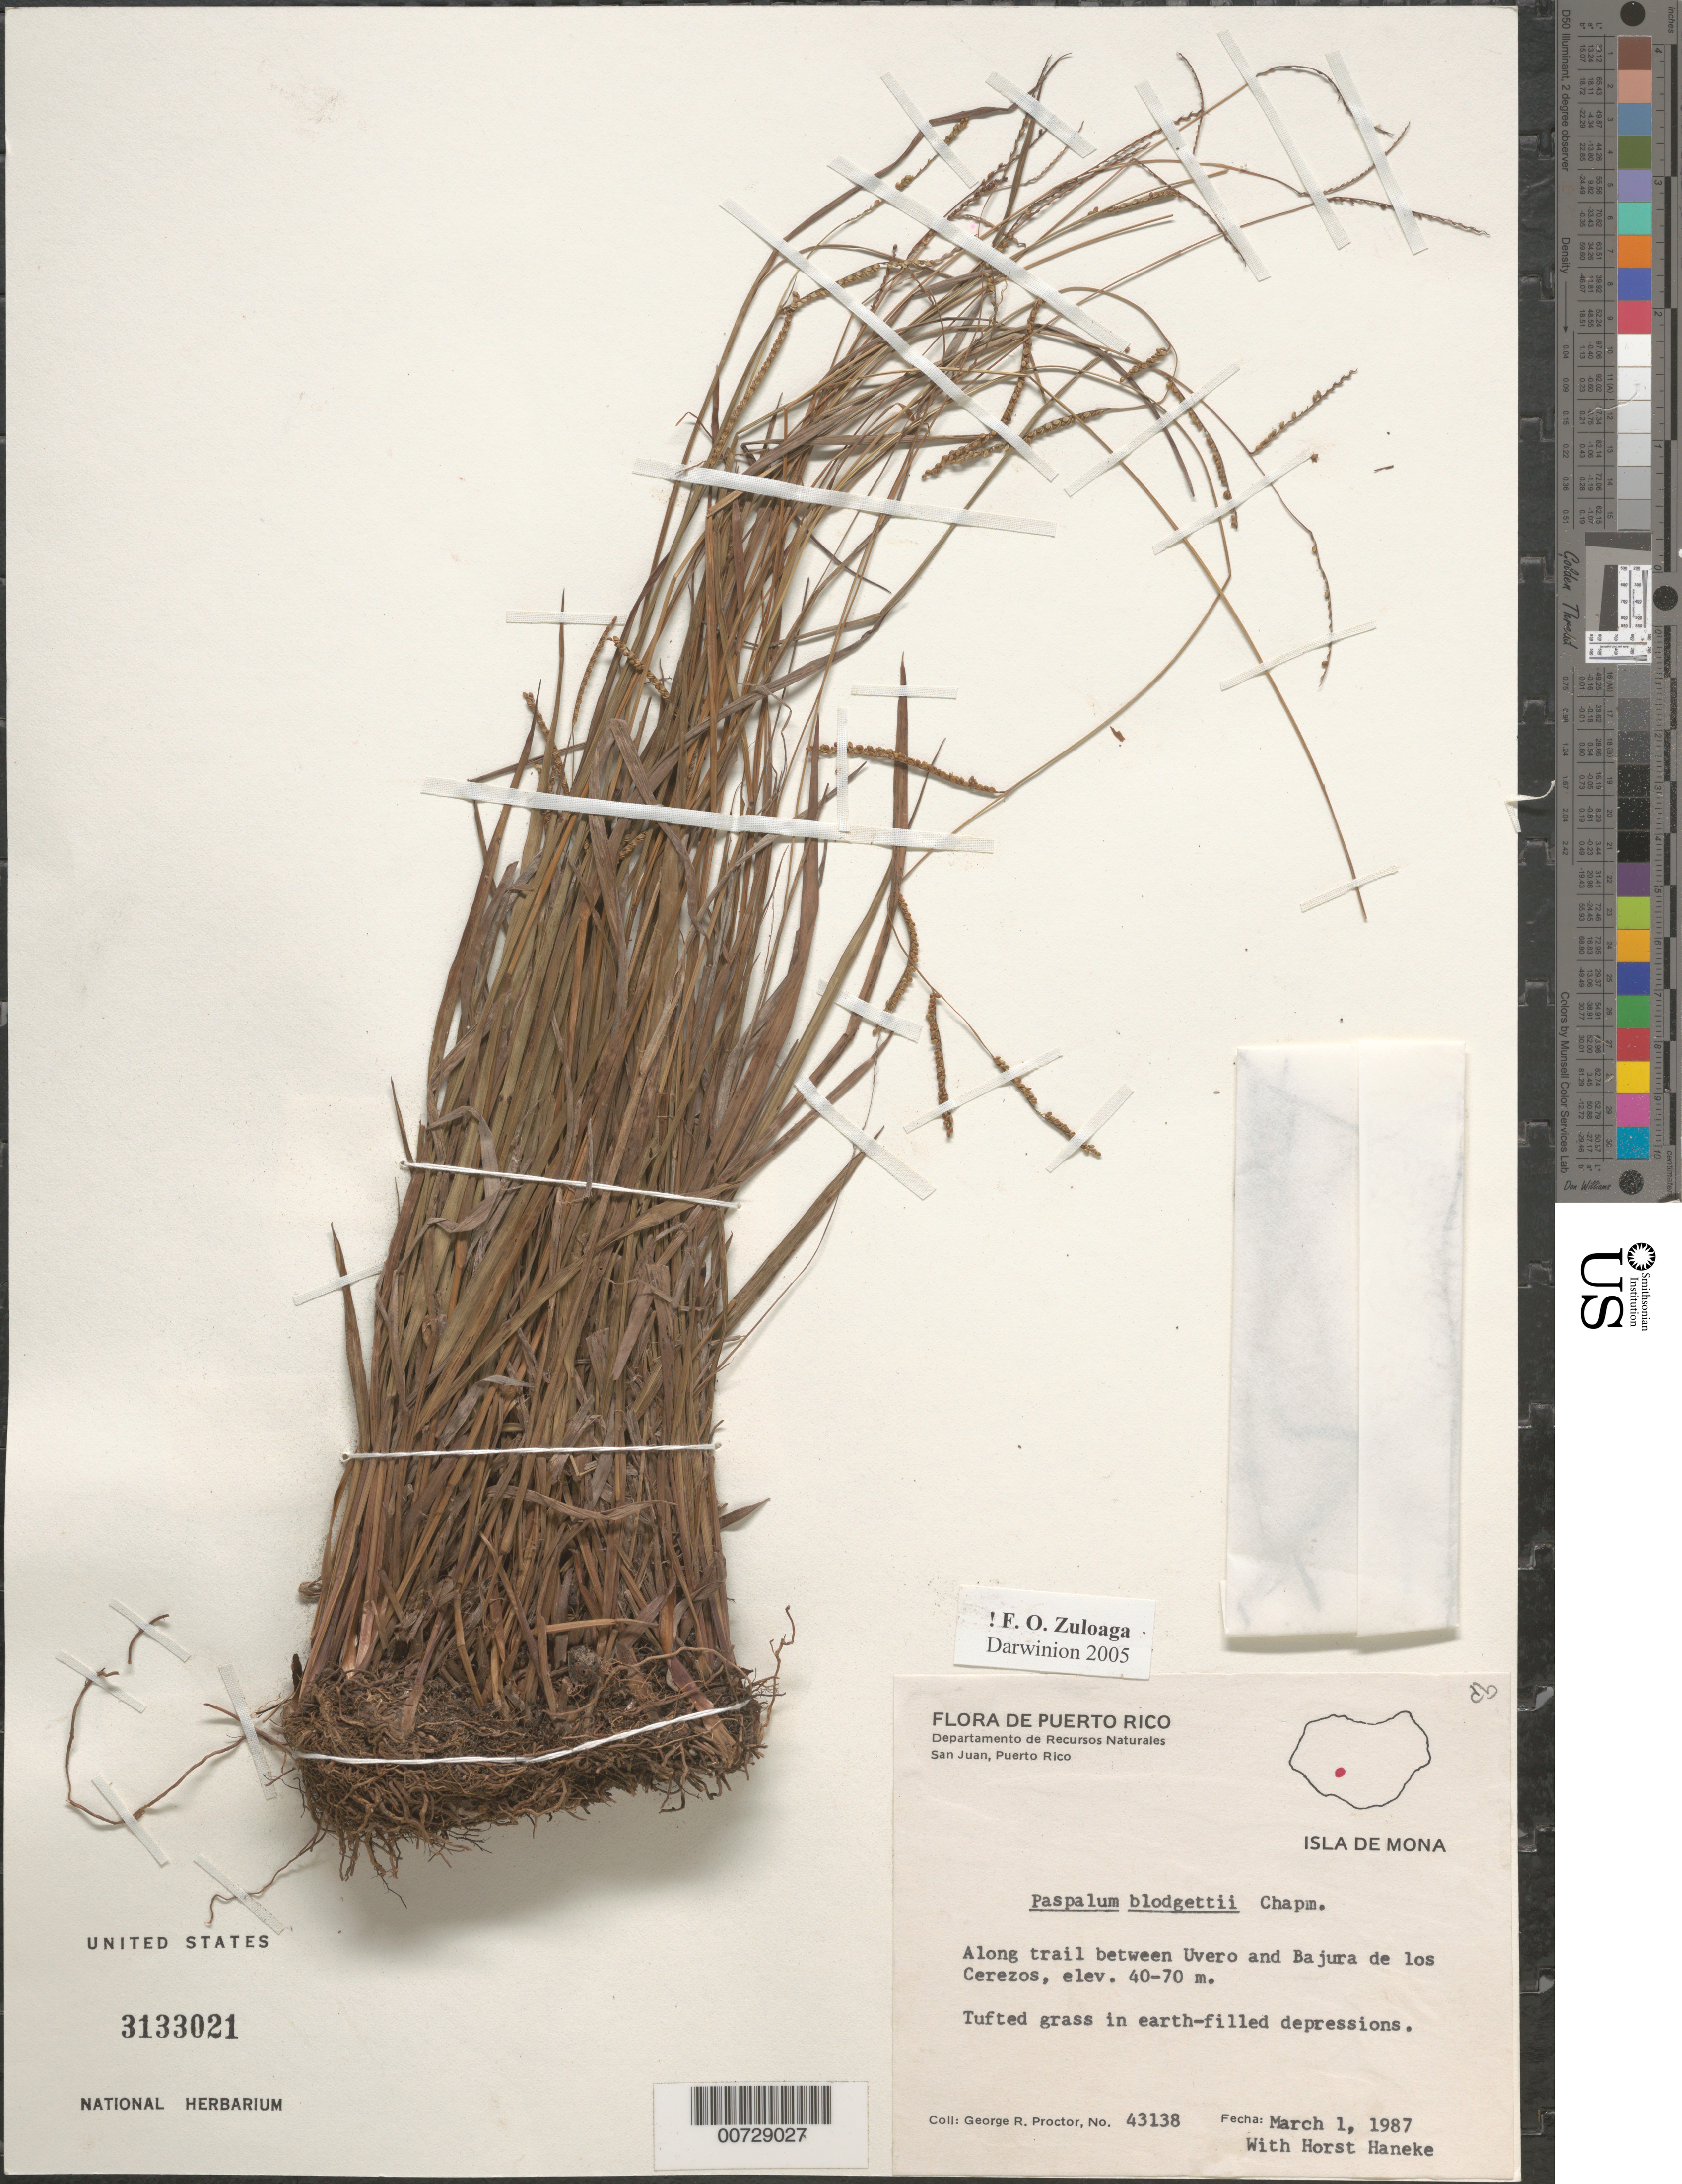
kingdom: Plantae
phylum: Tracheophyta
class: Liliopsida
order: Poales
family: Poaceae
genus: Paspalum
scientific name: Paspalum blodgettii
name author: Chapm.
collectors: G. R. Proctor & H. Haneke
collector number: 43138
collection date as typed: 01 Mar 1987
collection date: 1987-03-01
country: Puerto Rico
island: Mona I.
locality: Uvero and Bajura de los Cerezos, btw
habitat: Along trail, in earth filled depressions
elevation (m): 40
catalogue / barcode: US 3133021